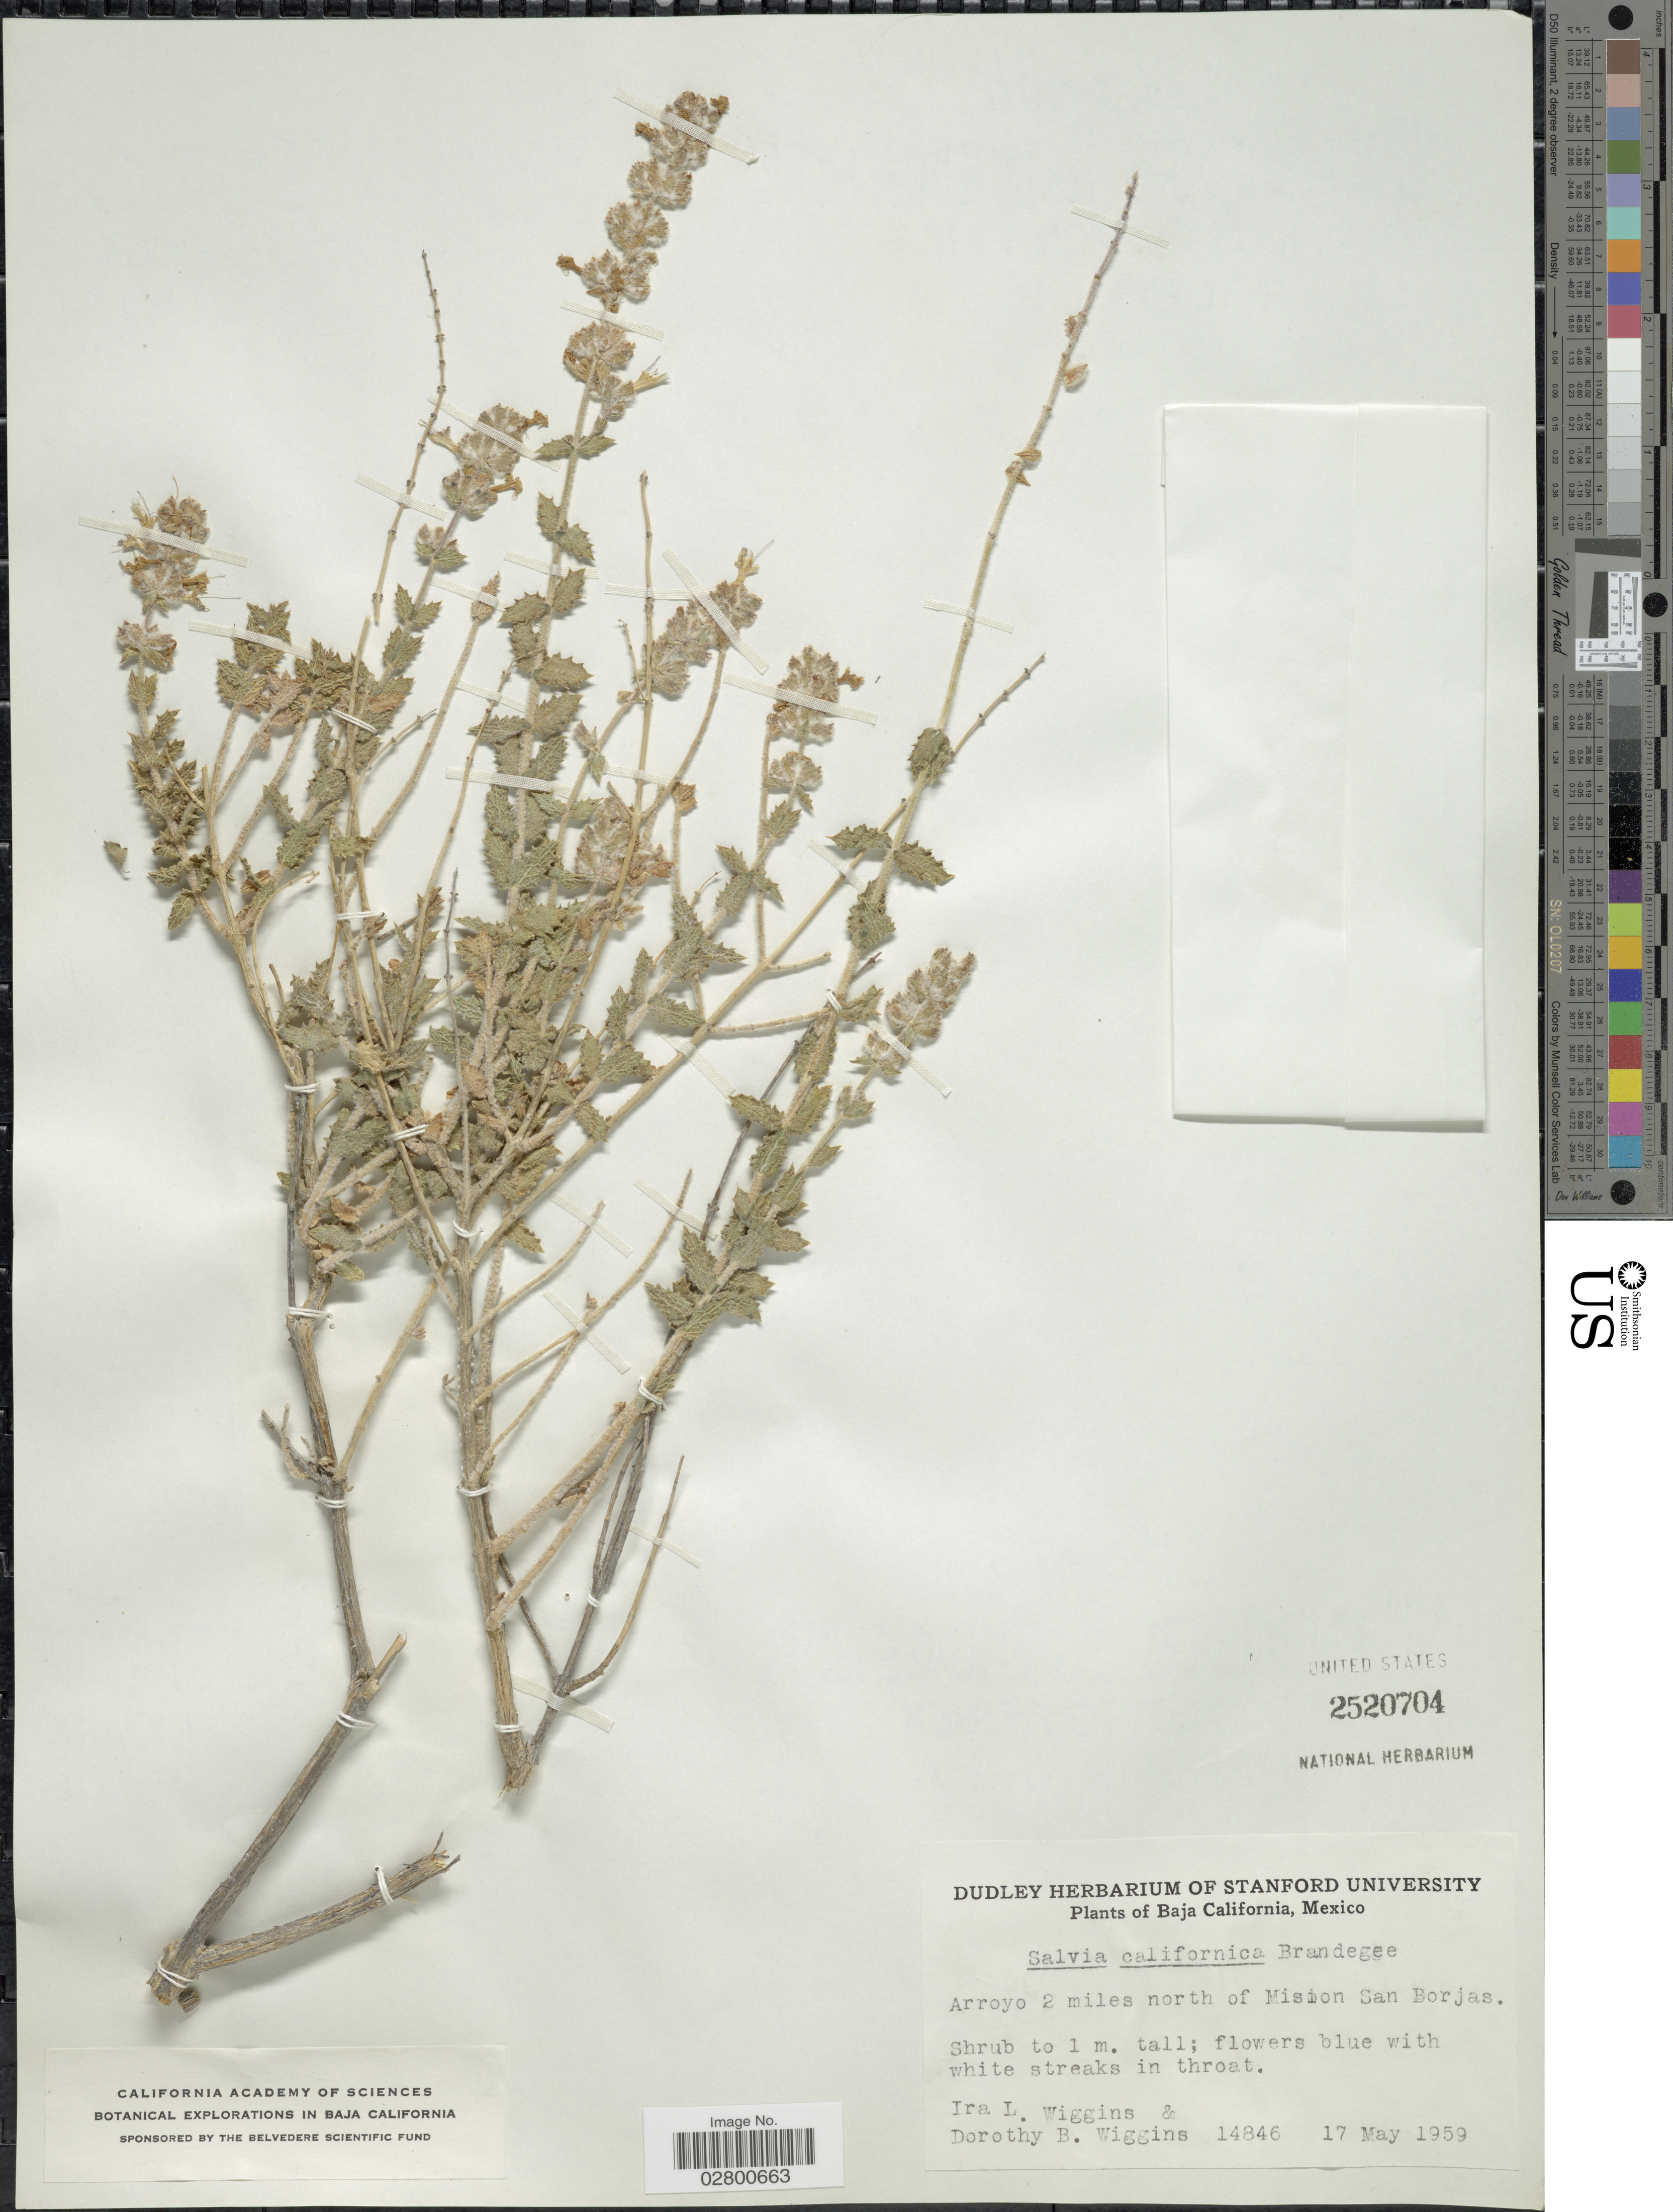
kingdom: Plantae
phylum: Tracheophyta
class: Magnoliopsida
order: Lamiales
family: Lamiaceae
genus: Salvia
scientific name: Salvia californica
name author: Brandegee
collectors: I. L. Wiggins & D. B. Wiggins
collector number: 14846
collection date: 1959-05-17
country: Mexico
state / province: Baja California Norte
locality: Arroyo 2 miles north of Mision San Borjas.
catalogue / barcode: US 2520704